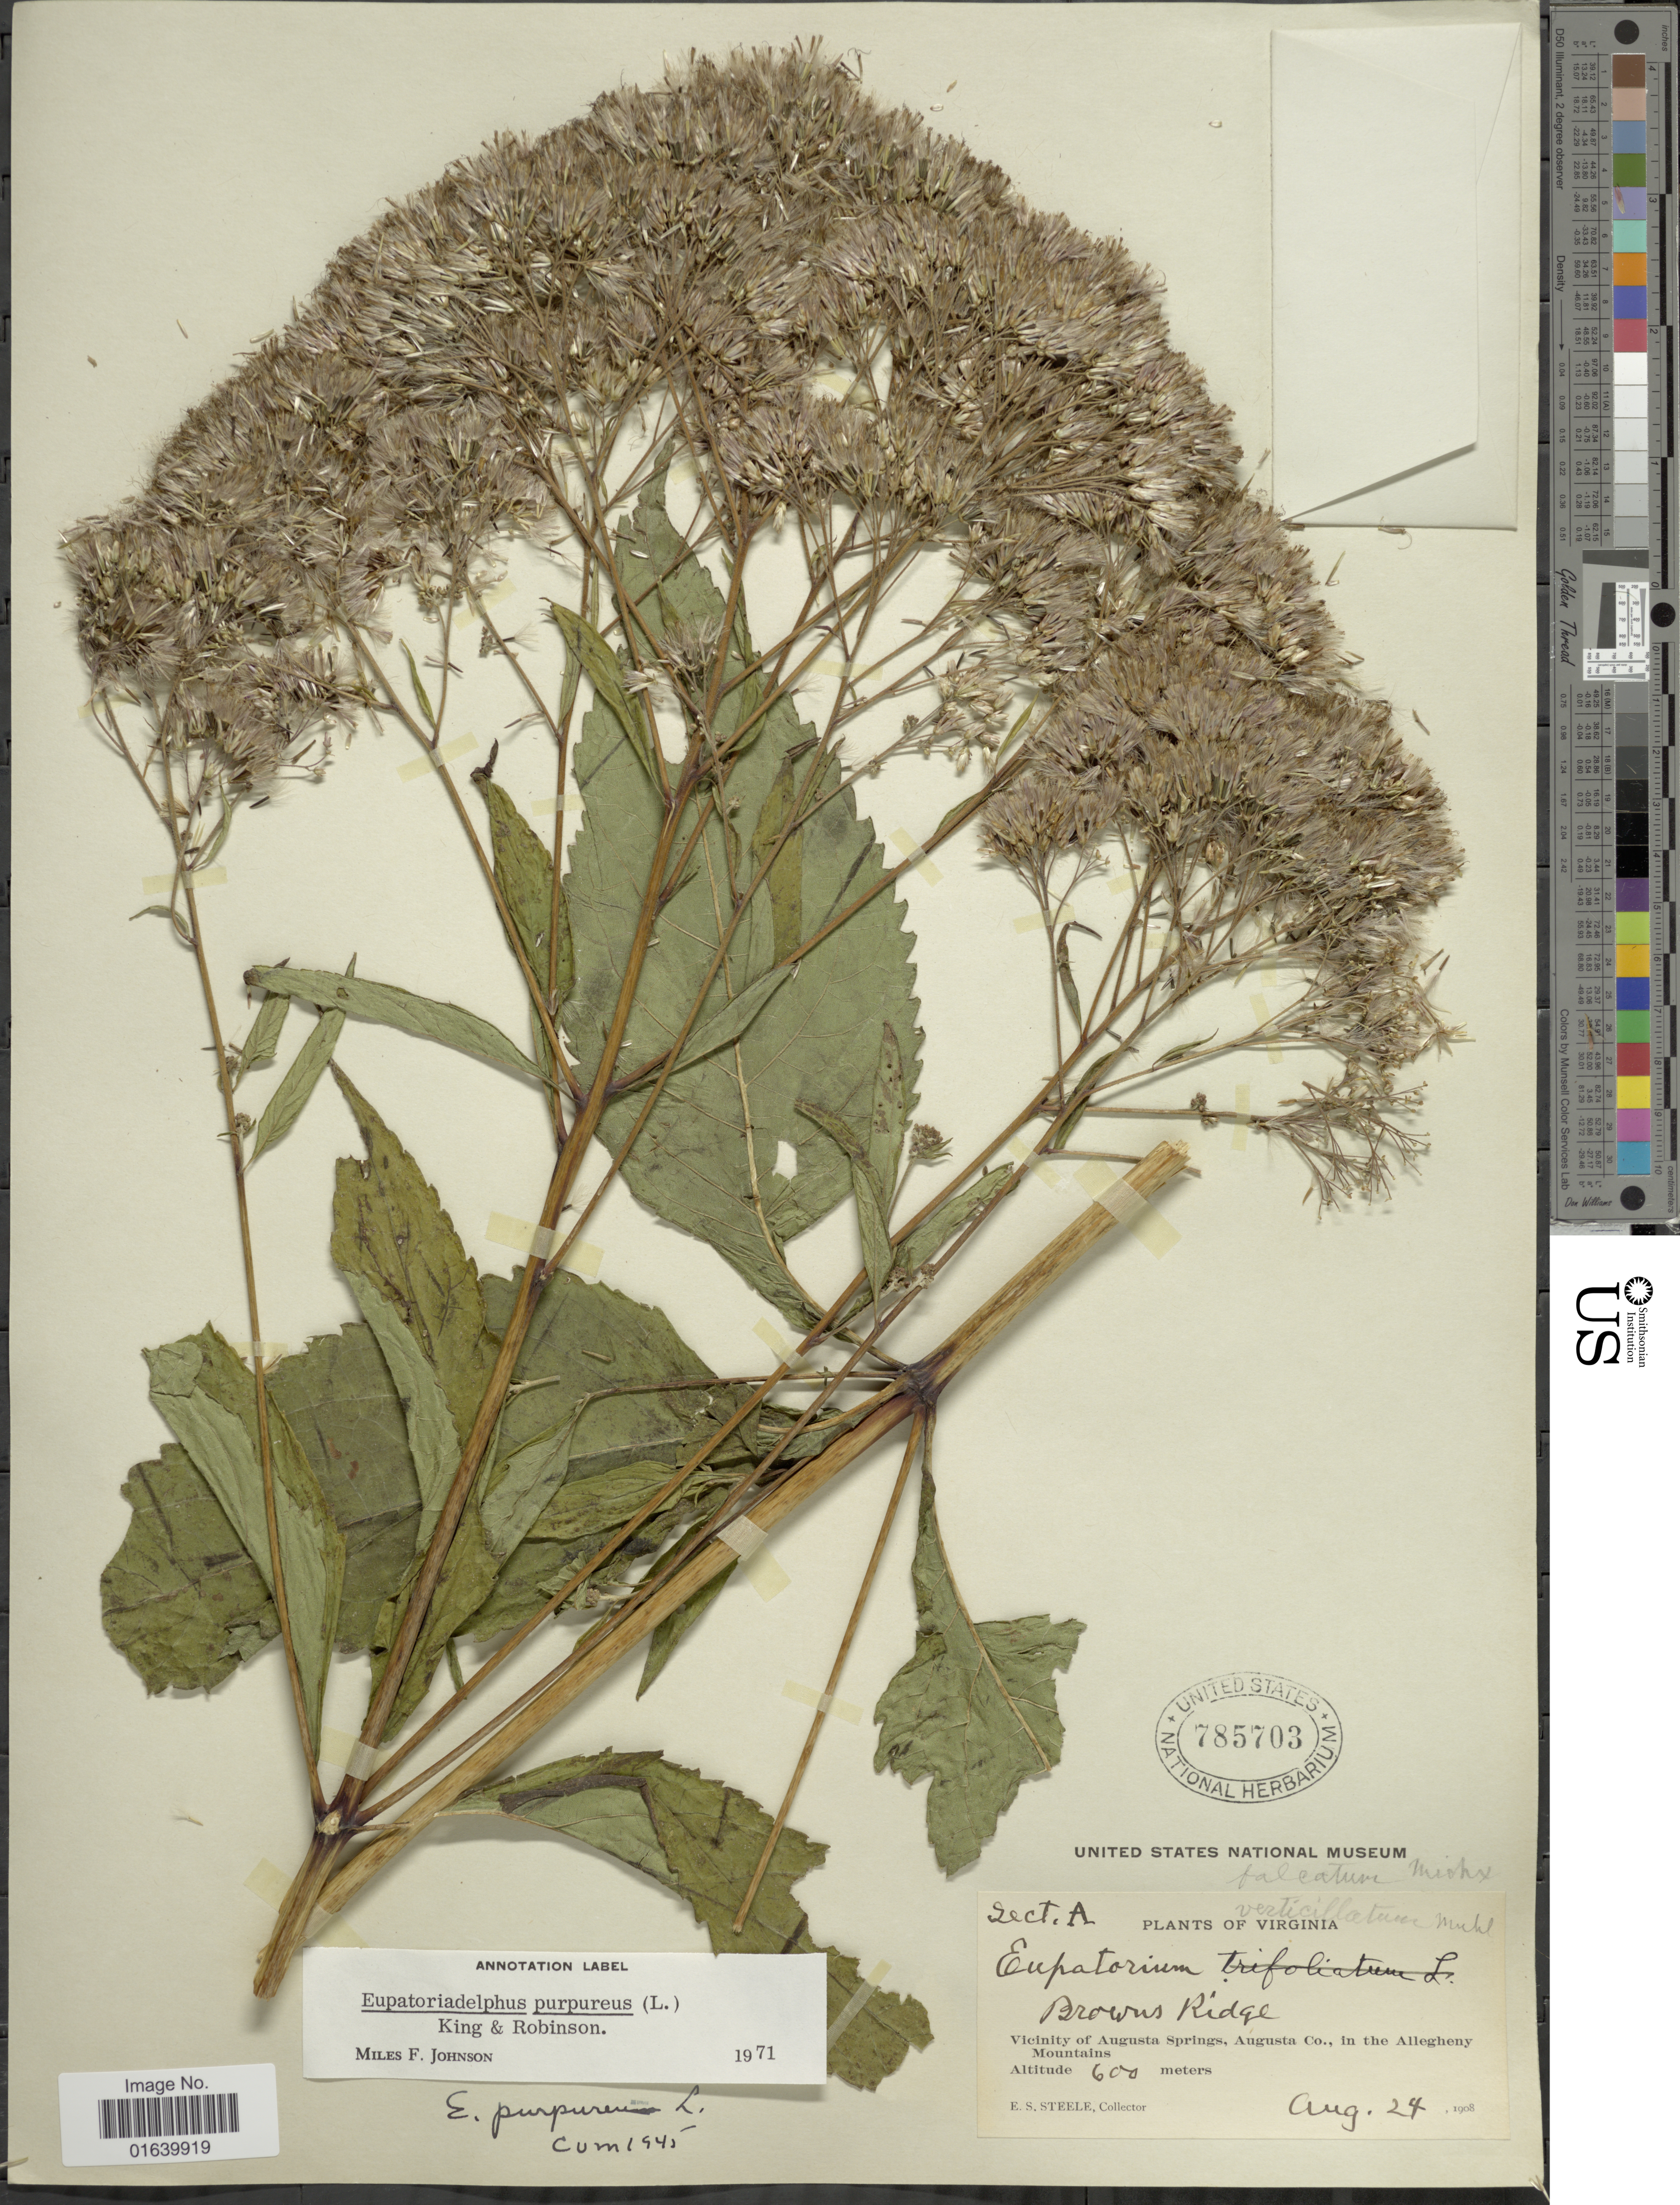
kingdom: Plantae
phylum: Tracheophyta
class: Magnoliopsida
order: Asterales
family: Asteraceae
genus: Eupatorium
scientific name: Eupatorium purpureum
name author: (L.) E.E. Lamont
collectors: E. Steele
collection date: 1908-08-24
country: United States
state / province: Virginia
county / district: Augusta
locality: Virginia, Browns Side, Vicinity of Augusta Springs, Augusta Co., in the Allegheny Mountains.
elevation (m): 600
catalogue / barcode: US 785703